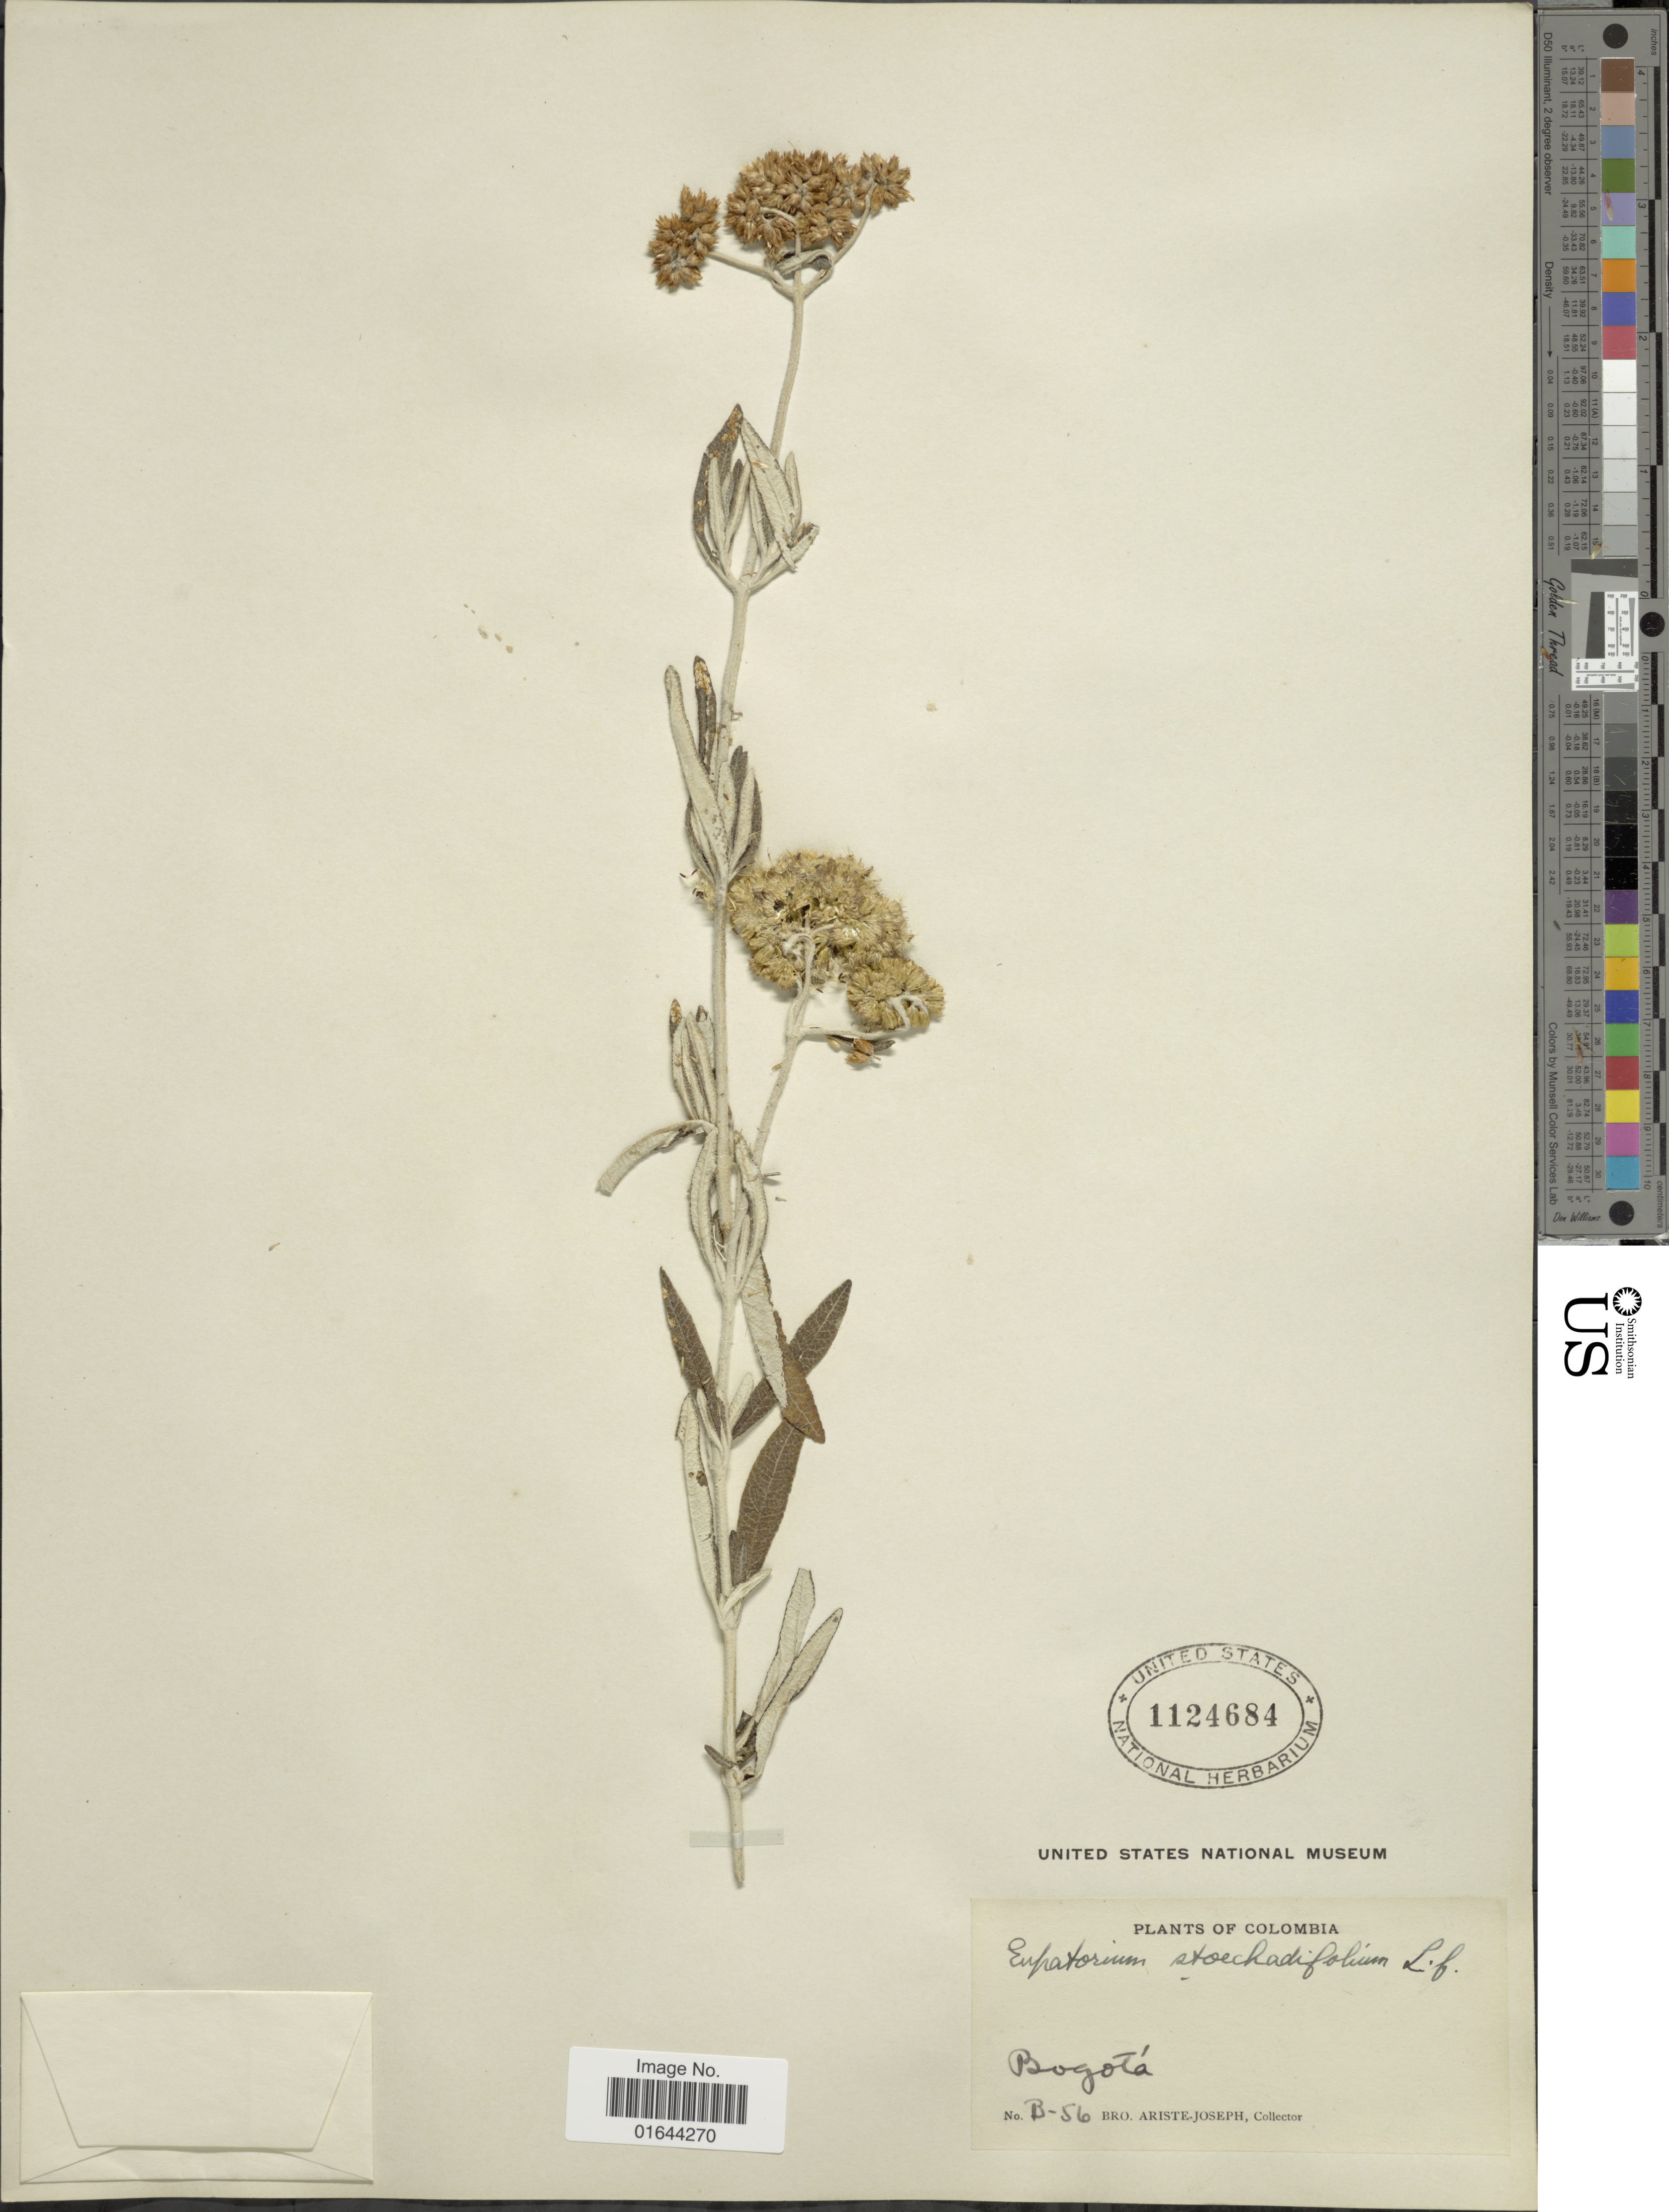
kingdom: Plantae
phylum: Tracheophyta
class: Magnoliopsida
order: Asterales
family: Asteraceae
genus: Lourteigia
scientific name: Lourteigia stoechadifolia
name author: (L. f.) R.M. King & H. Rob.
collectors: Bro. Ariste-Joseph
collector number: B-56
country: Colombia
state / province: Bogota D.C.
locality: Bogota.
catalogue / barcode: US 1124684